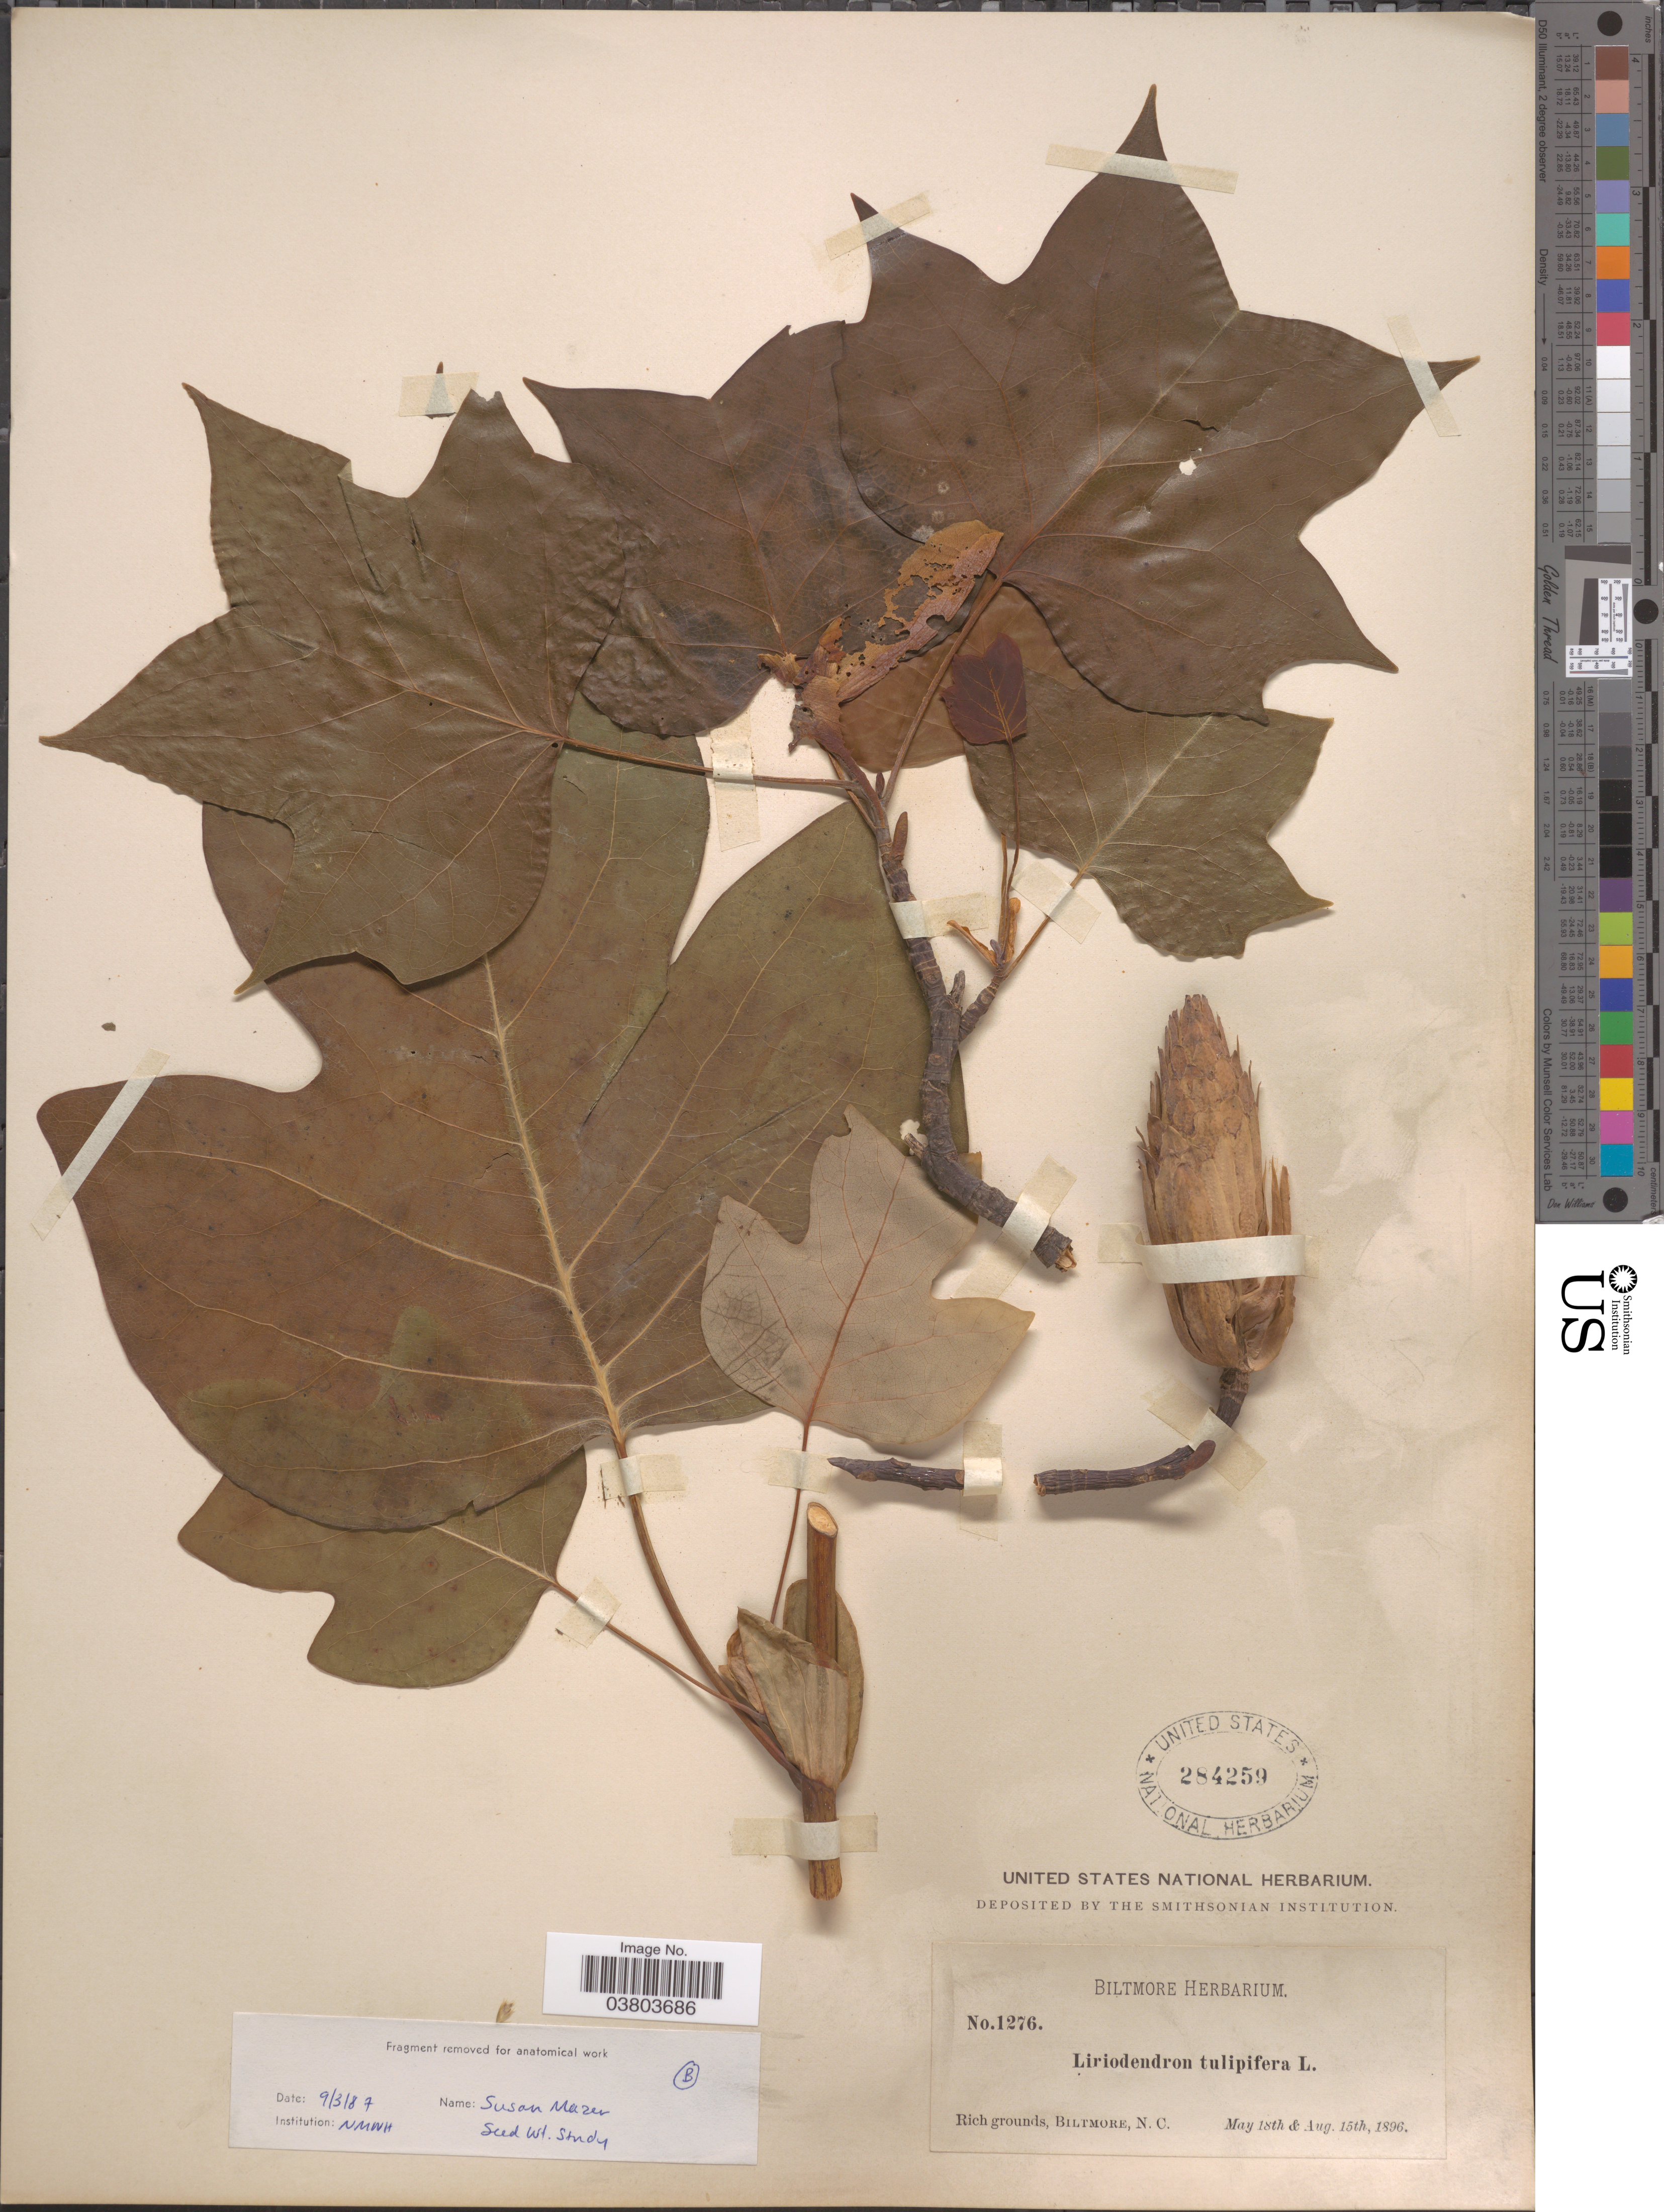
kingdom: Plantae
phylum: Tracheophyta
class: Magnoliopsida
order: Magnoliales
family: Magnoliaceae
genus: Liriodendron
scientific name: Liriodendron tulipifera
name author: L.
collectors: ex herb. Biltmore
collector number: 1276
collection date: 1896-05-18/1896-08-15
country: United States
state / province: North Carolina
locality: Biltmore.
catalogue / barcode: US 284259